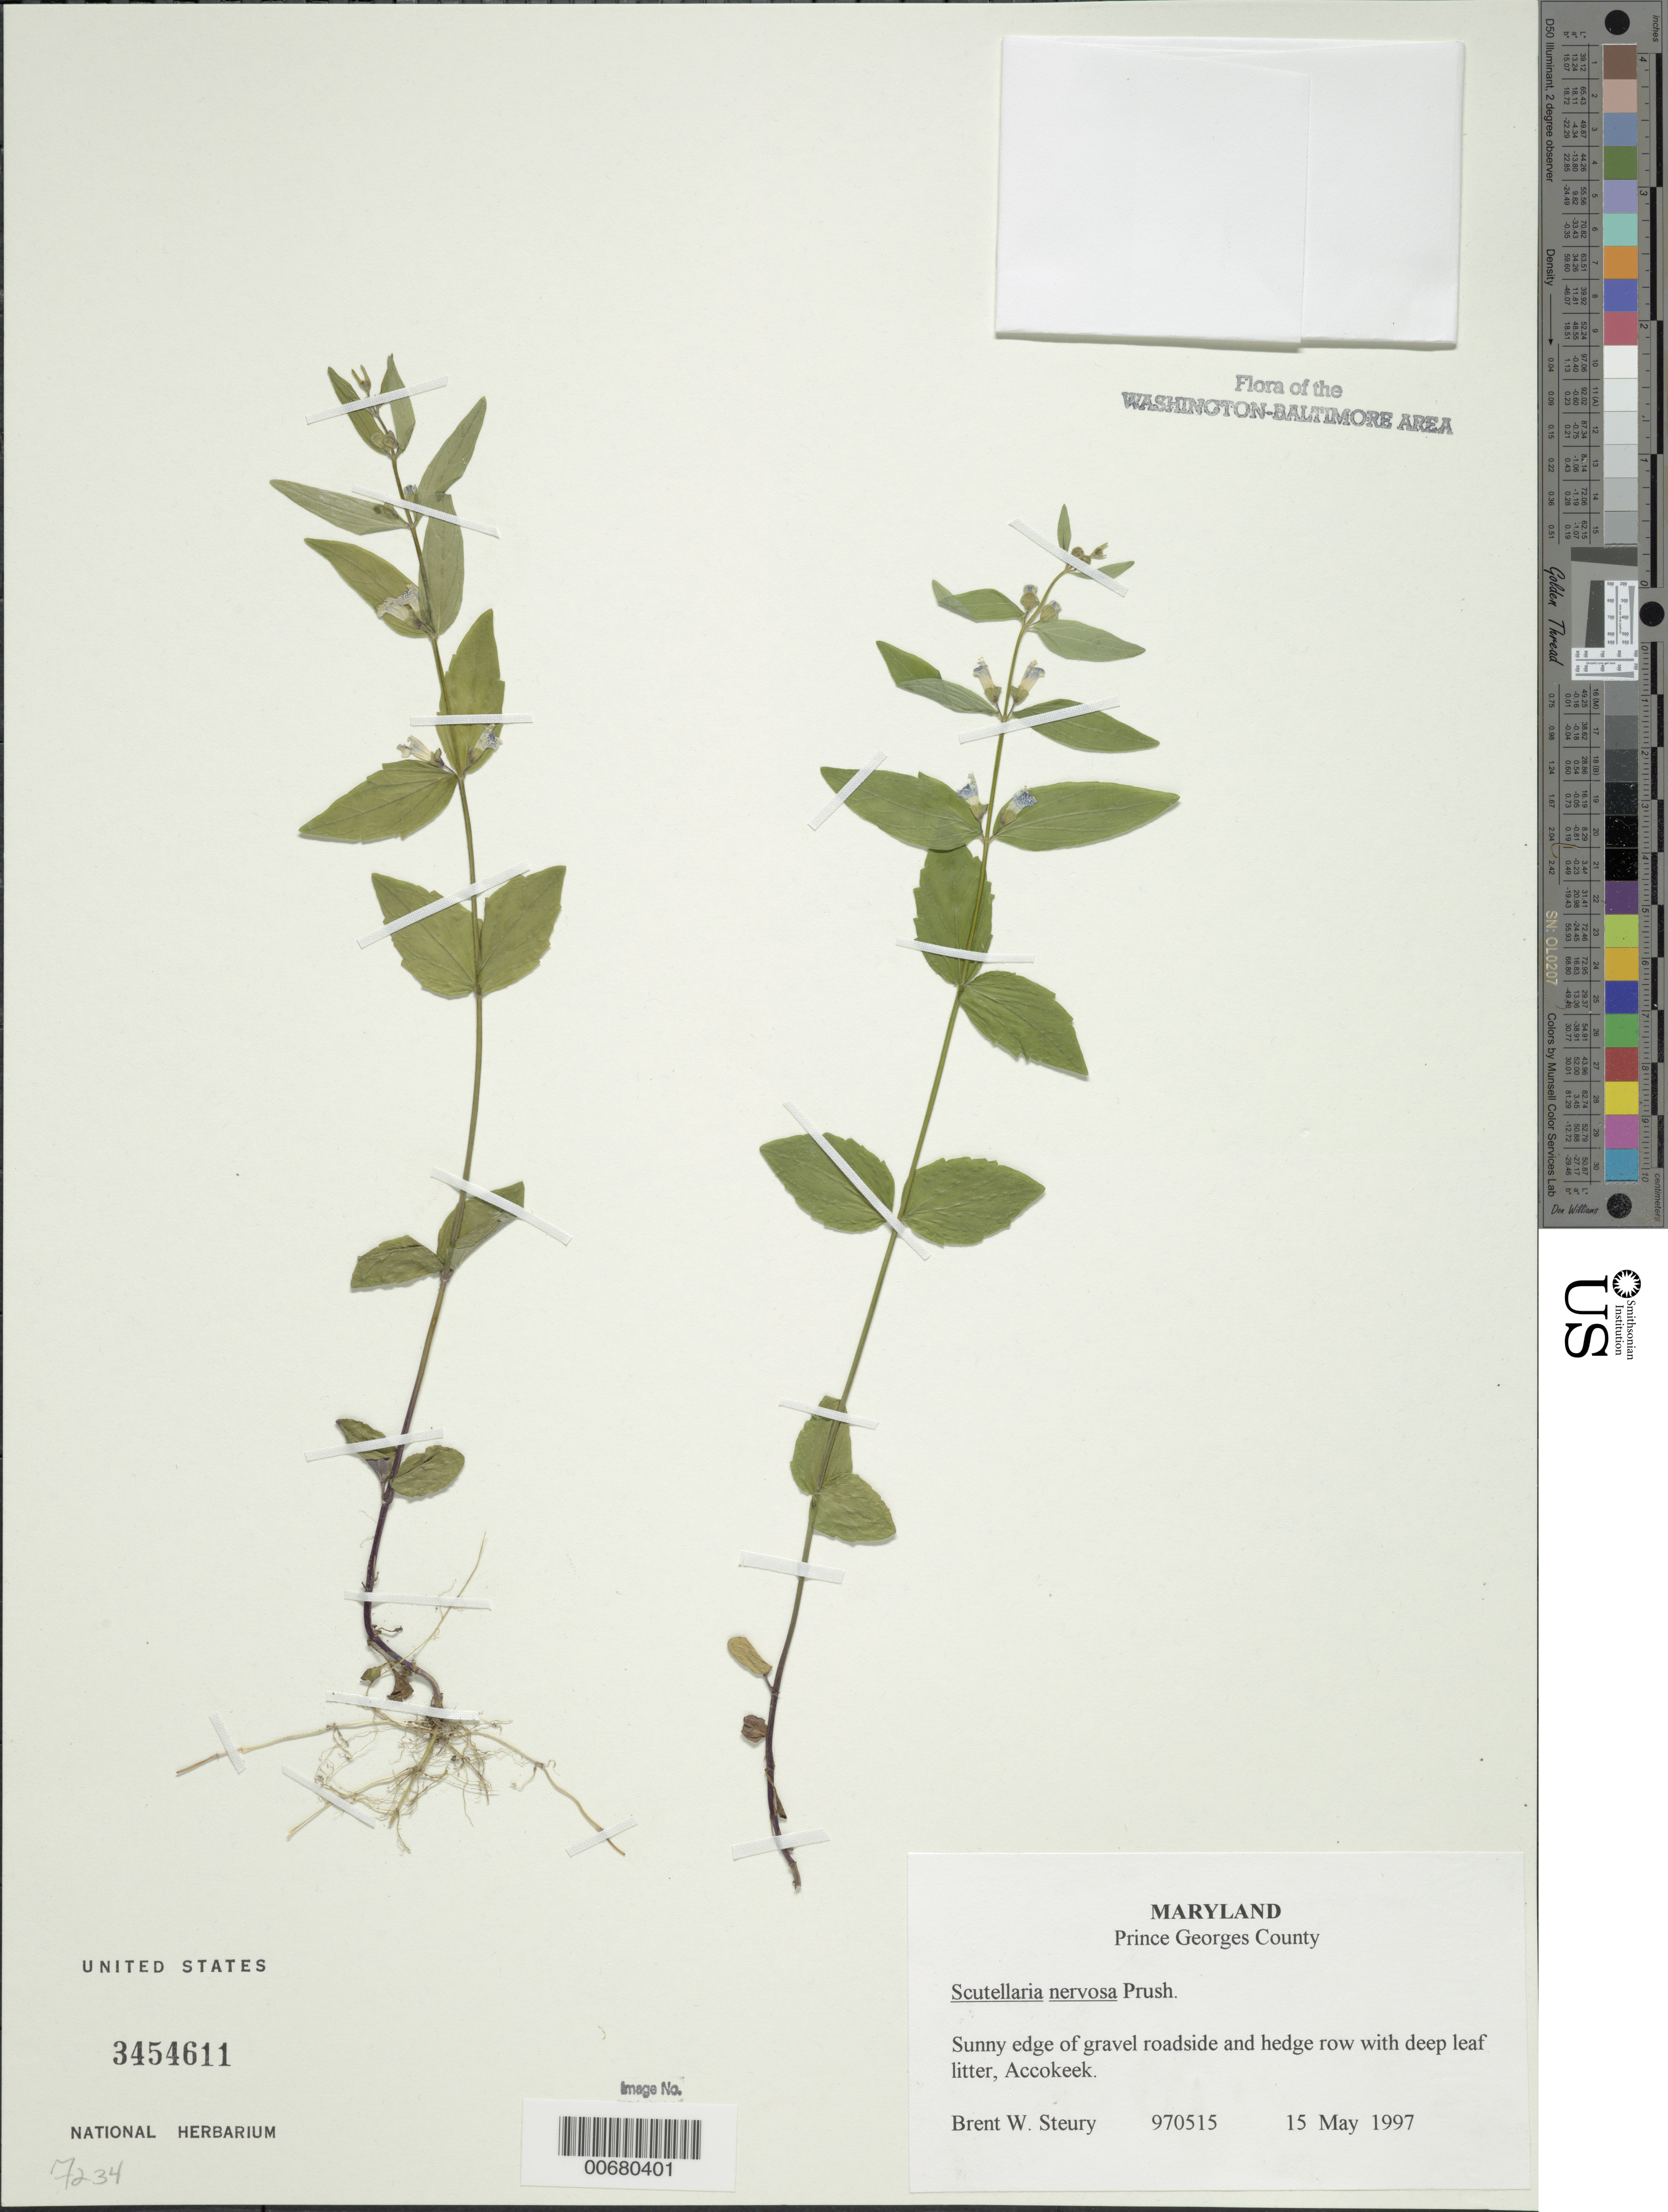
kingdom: Plantae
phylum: Tracheophyta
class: Magnoliopsida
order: Lamiales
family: Lamiaceae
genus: Scutellaria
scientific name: Scutellaria nervosa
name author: Pursh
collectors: B. Steury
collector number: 970515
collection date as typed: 15 May 1997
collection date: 1997-05-15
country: United States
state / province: Maryland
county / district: Prince George's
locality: Accokeek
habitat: Sunny edge of gravel roadside and hedge row with deep leaf l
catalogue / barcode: US 3454611